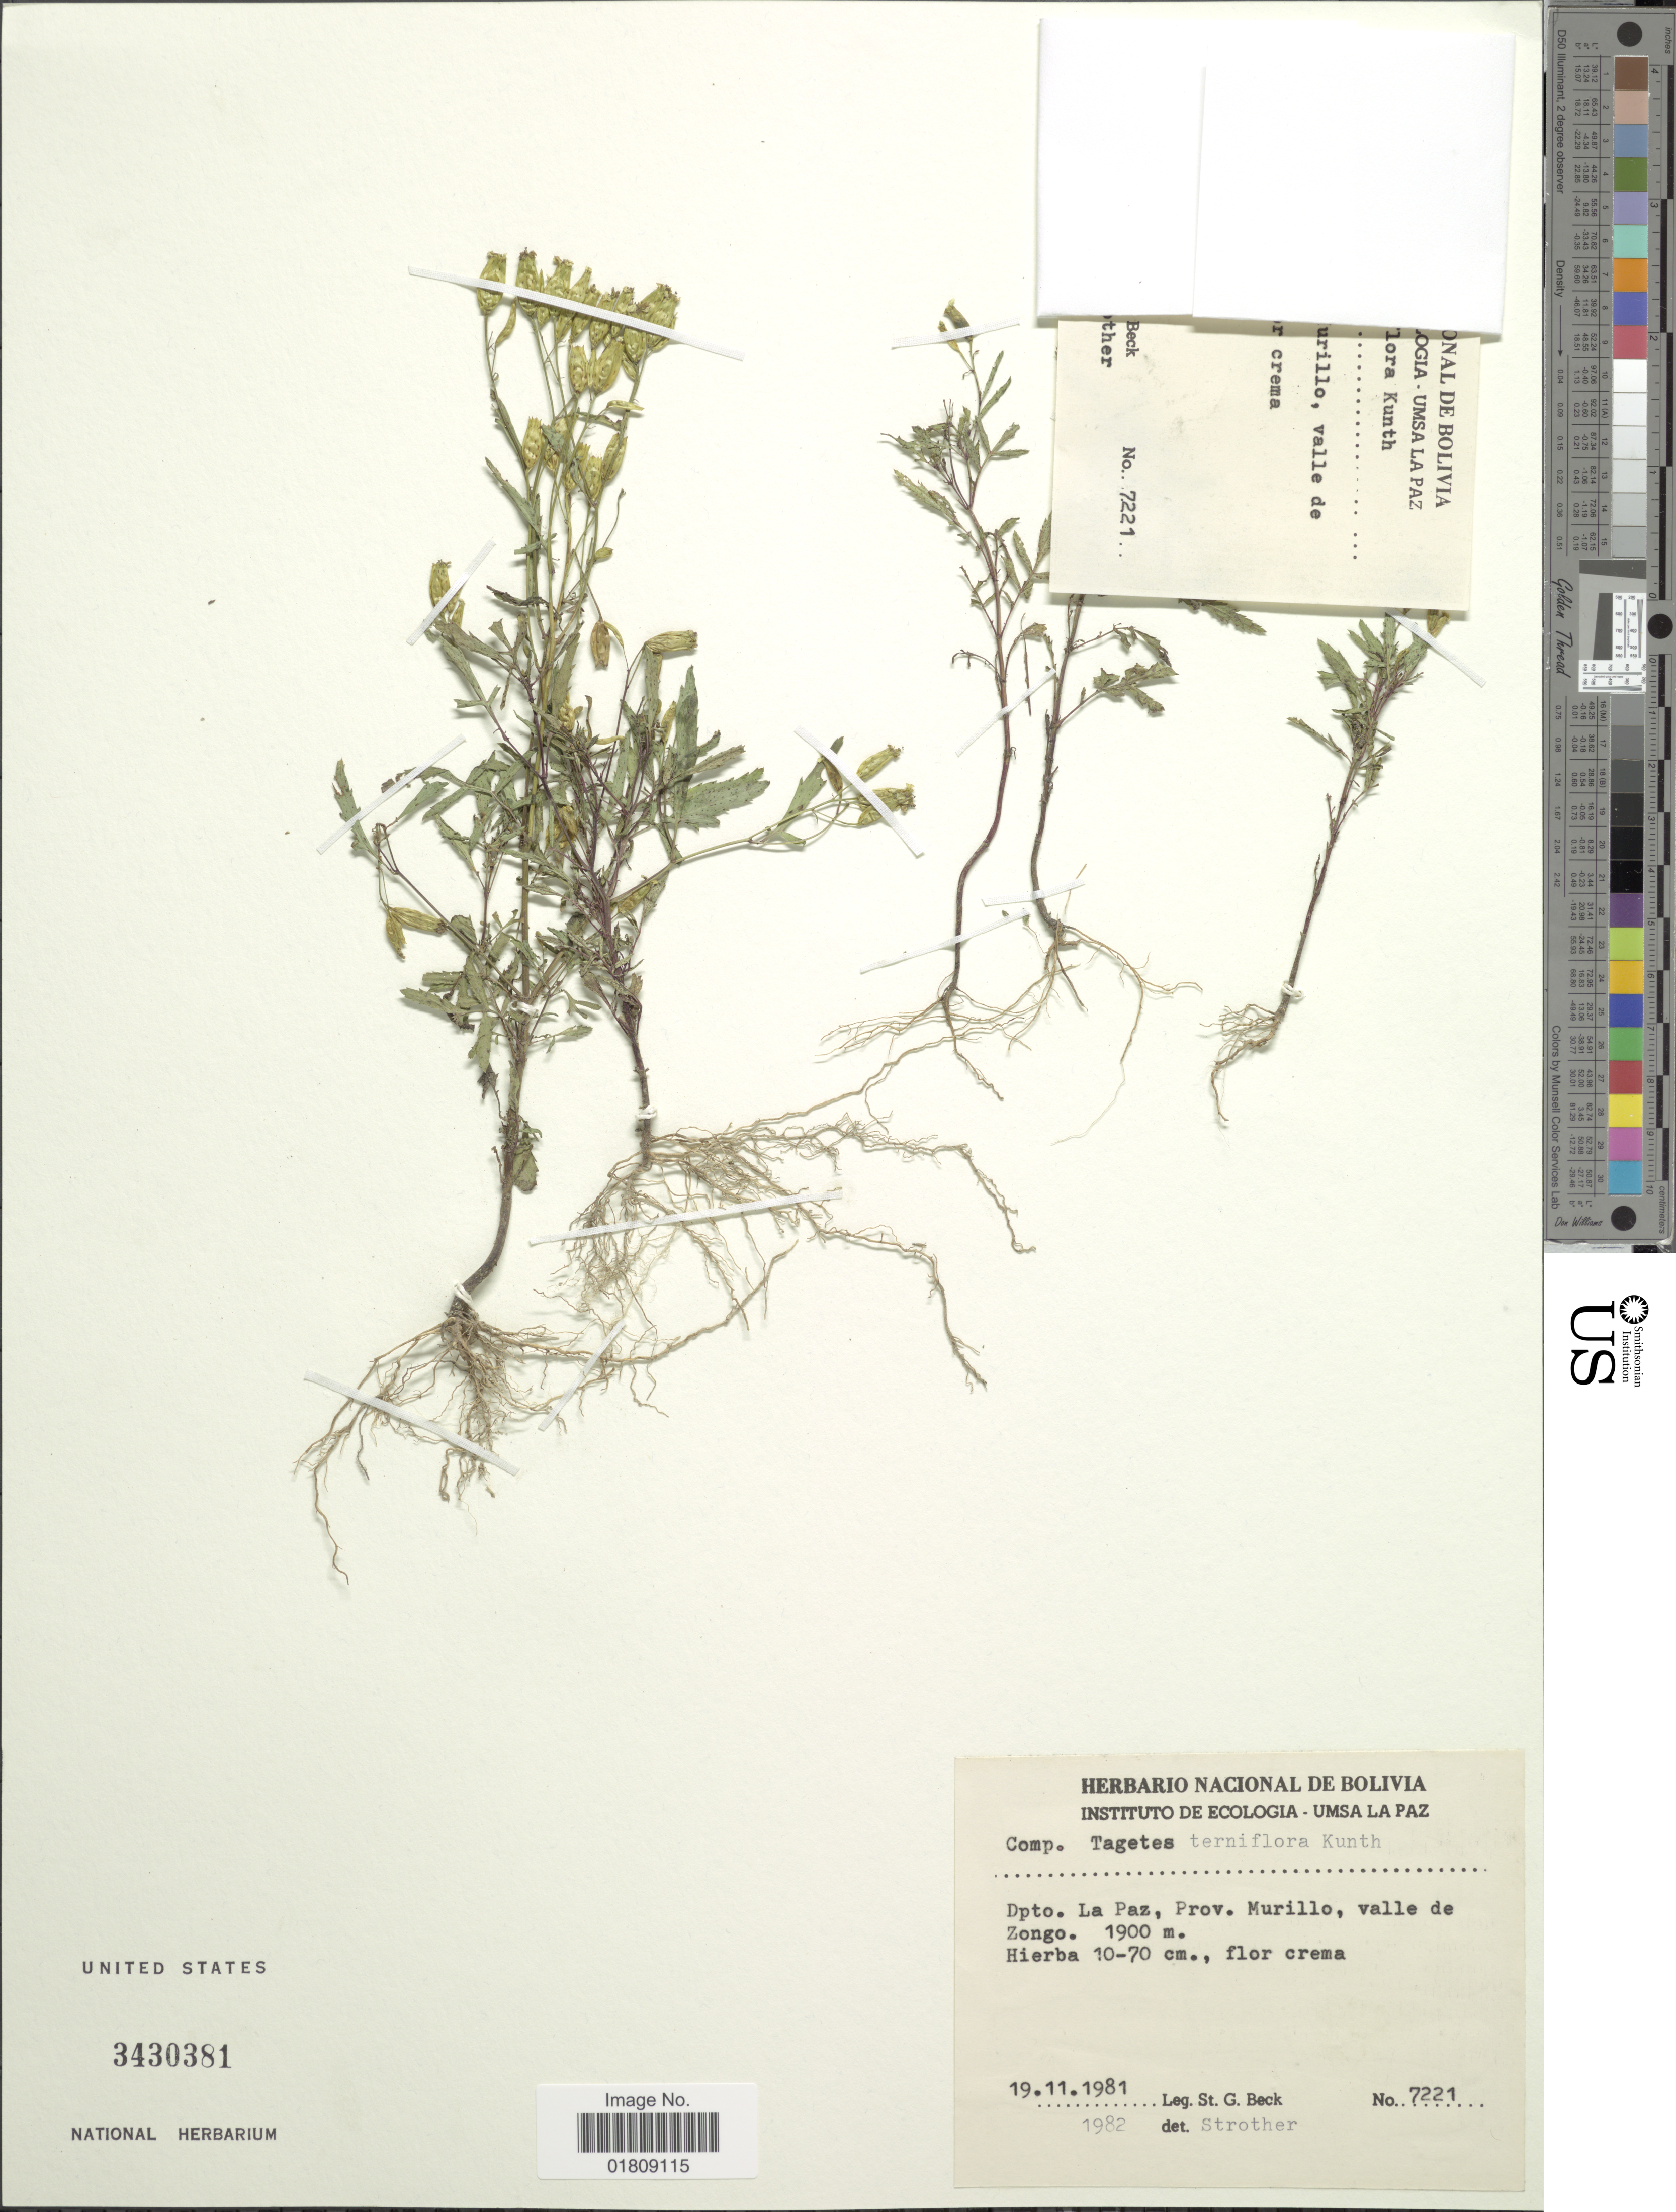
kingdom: Plantae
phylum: Tracheophyta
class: Magnoliopsida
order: Asterales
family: Asteraceae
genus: Tagetes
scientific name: Tagetes terniflora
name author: Kunth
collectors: S. G. Beck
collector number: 7221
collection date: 1981-11-19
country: Bolivia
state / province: La Paz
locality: Prov. Murillo, valle de Zongo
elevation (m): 1900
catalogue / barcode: US 3430381